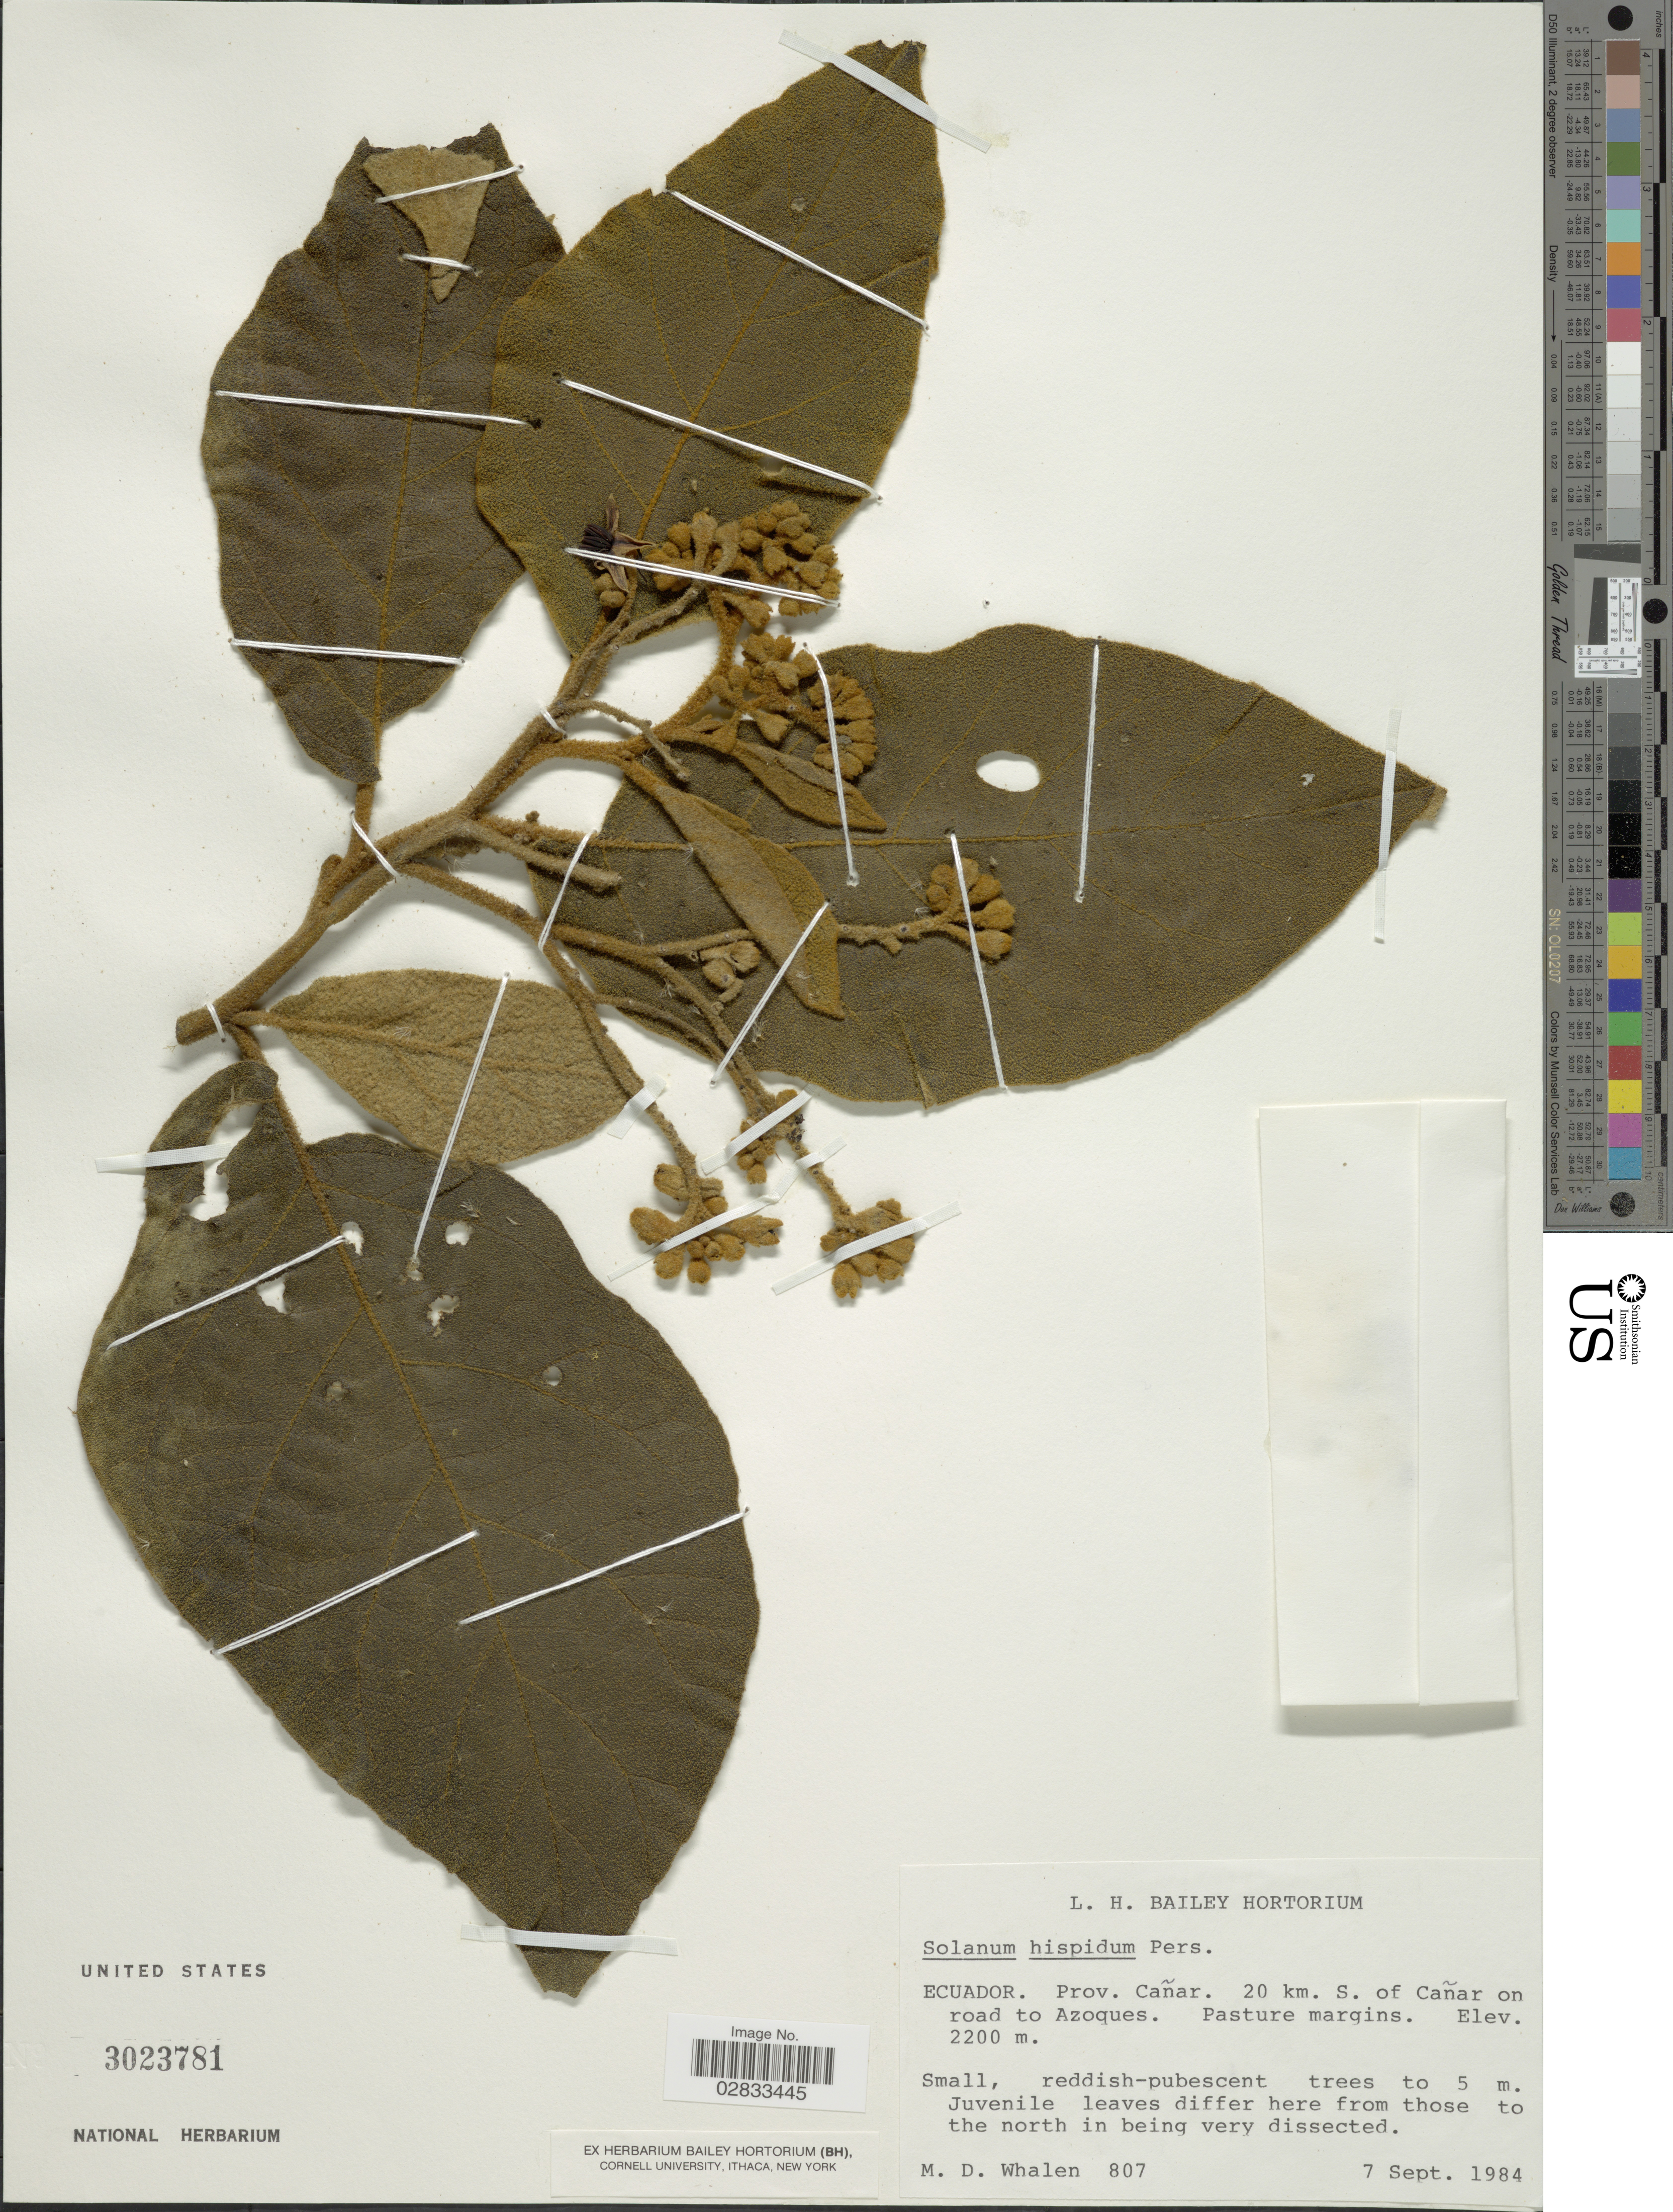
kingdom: Plantae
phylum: Tracheophyta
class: Magnoliopsida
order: Solanales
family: Solanaceae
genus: Solanum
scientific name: Solanum hispidum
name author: Pers.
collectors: M. Whalen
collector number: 807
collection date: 1984-09-07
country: Ecuador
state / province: Cañar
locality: Prov. Cañar. 20 Km. S. of Cañar on road to Azoques.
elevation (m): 2200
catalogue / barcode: US 3023781